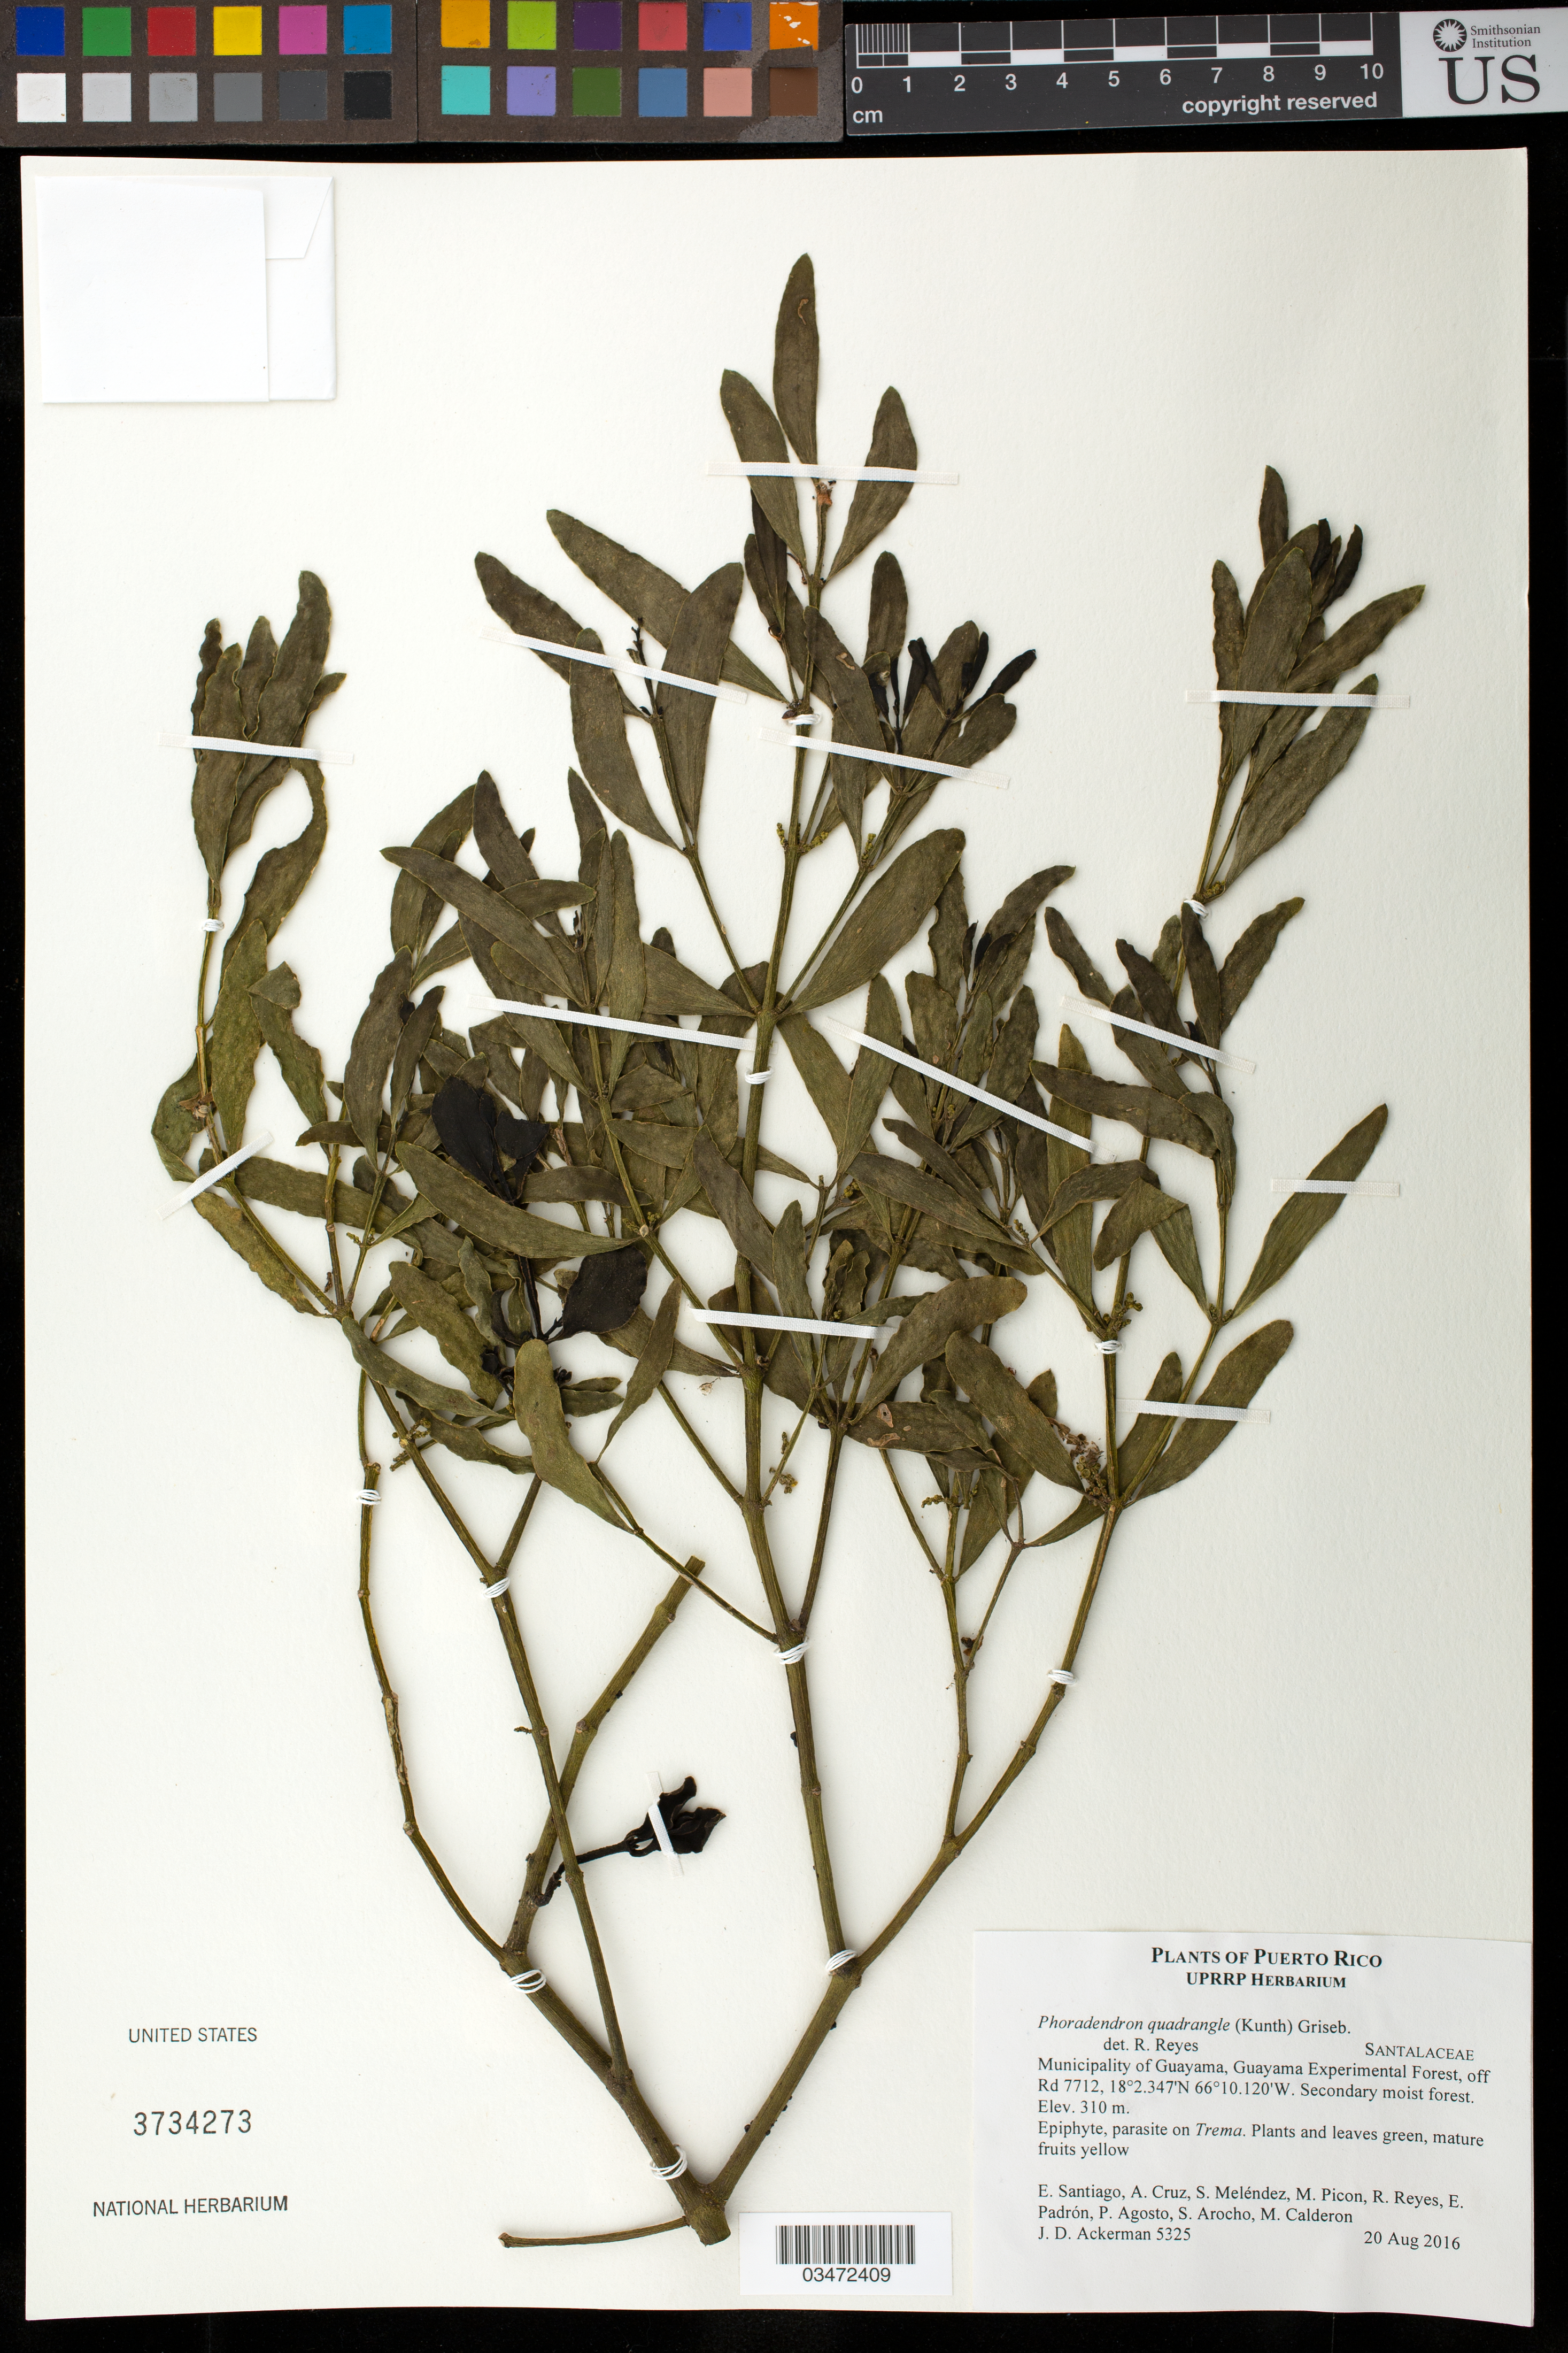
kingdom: Plantae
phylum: Tracheophyta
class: Magnoliopsida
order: Santalales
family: Viscaceae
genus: Phoradendron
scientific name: Phoradendron quadrangulare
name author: (Kunth) Griseb.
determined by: Reyes, R.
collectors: E. Santiago, A. Cruz, M. Melendez, M. Picon, R. Reyes, E. Padrón, P. Agosto, S. Arocho, M. Calderon & J. D. Ackerman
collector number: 5325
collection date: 2016-08-20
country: Puerto Rico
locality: Mun. Guayama, Guayama Experimental Forest, off Rd 7712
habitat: Secondary moist forest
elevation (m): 310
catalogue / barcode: US 3734273